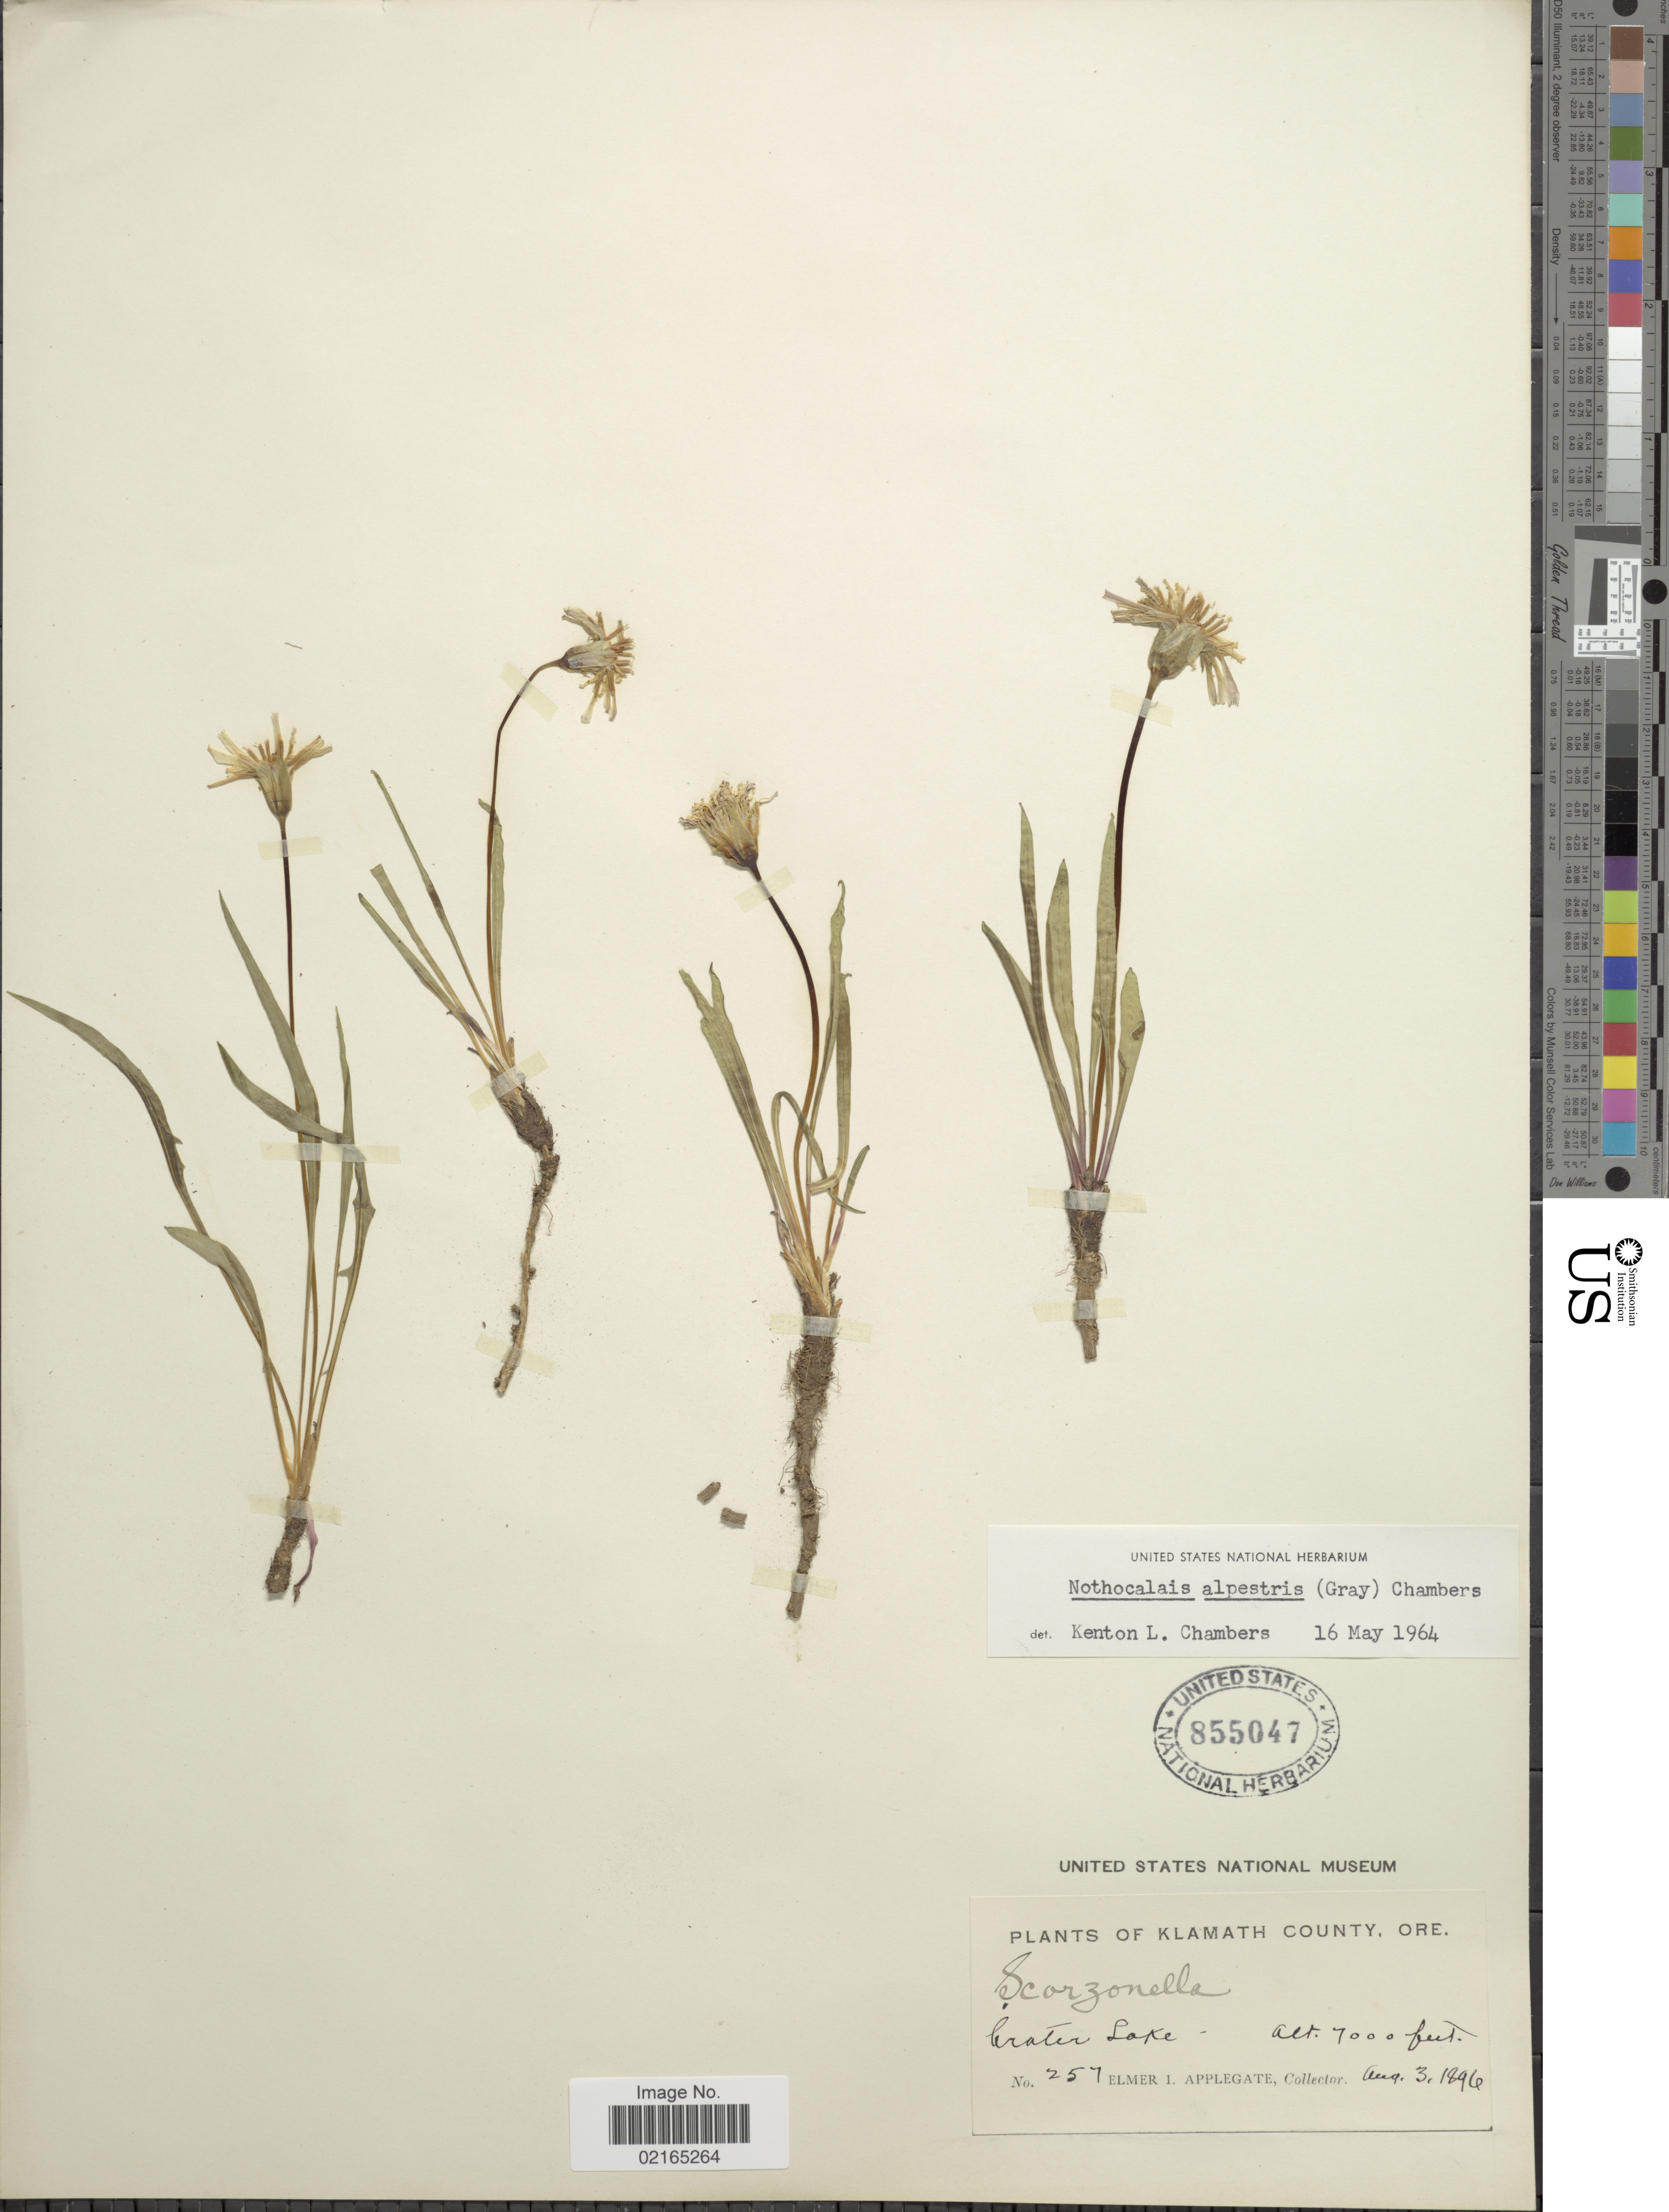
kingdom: Plantae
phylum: Tracheophyta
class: Magnoliopsida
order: Asterales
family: Asteraceae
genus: Nothocalais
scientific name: Nothocalais alpestris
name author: (A. Gray) K.L. Chambers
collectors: E. I. Applegate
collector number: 257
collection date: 1896-08-30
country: United States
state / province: Oregon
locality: Klamath County, Crater Lake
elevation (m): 2134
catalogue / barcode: US 855047